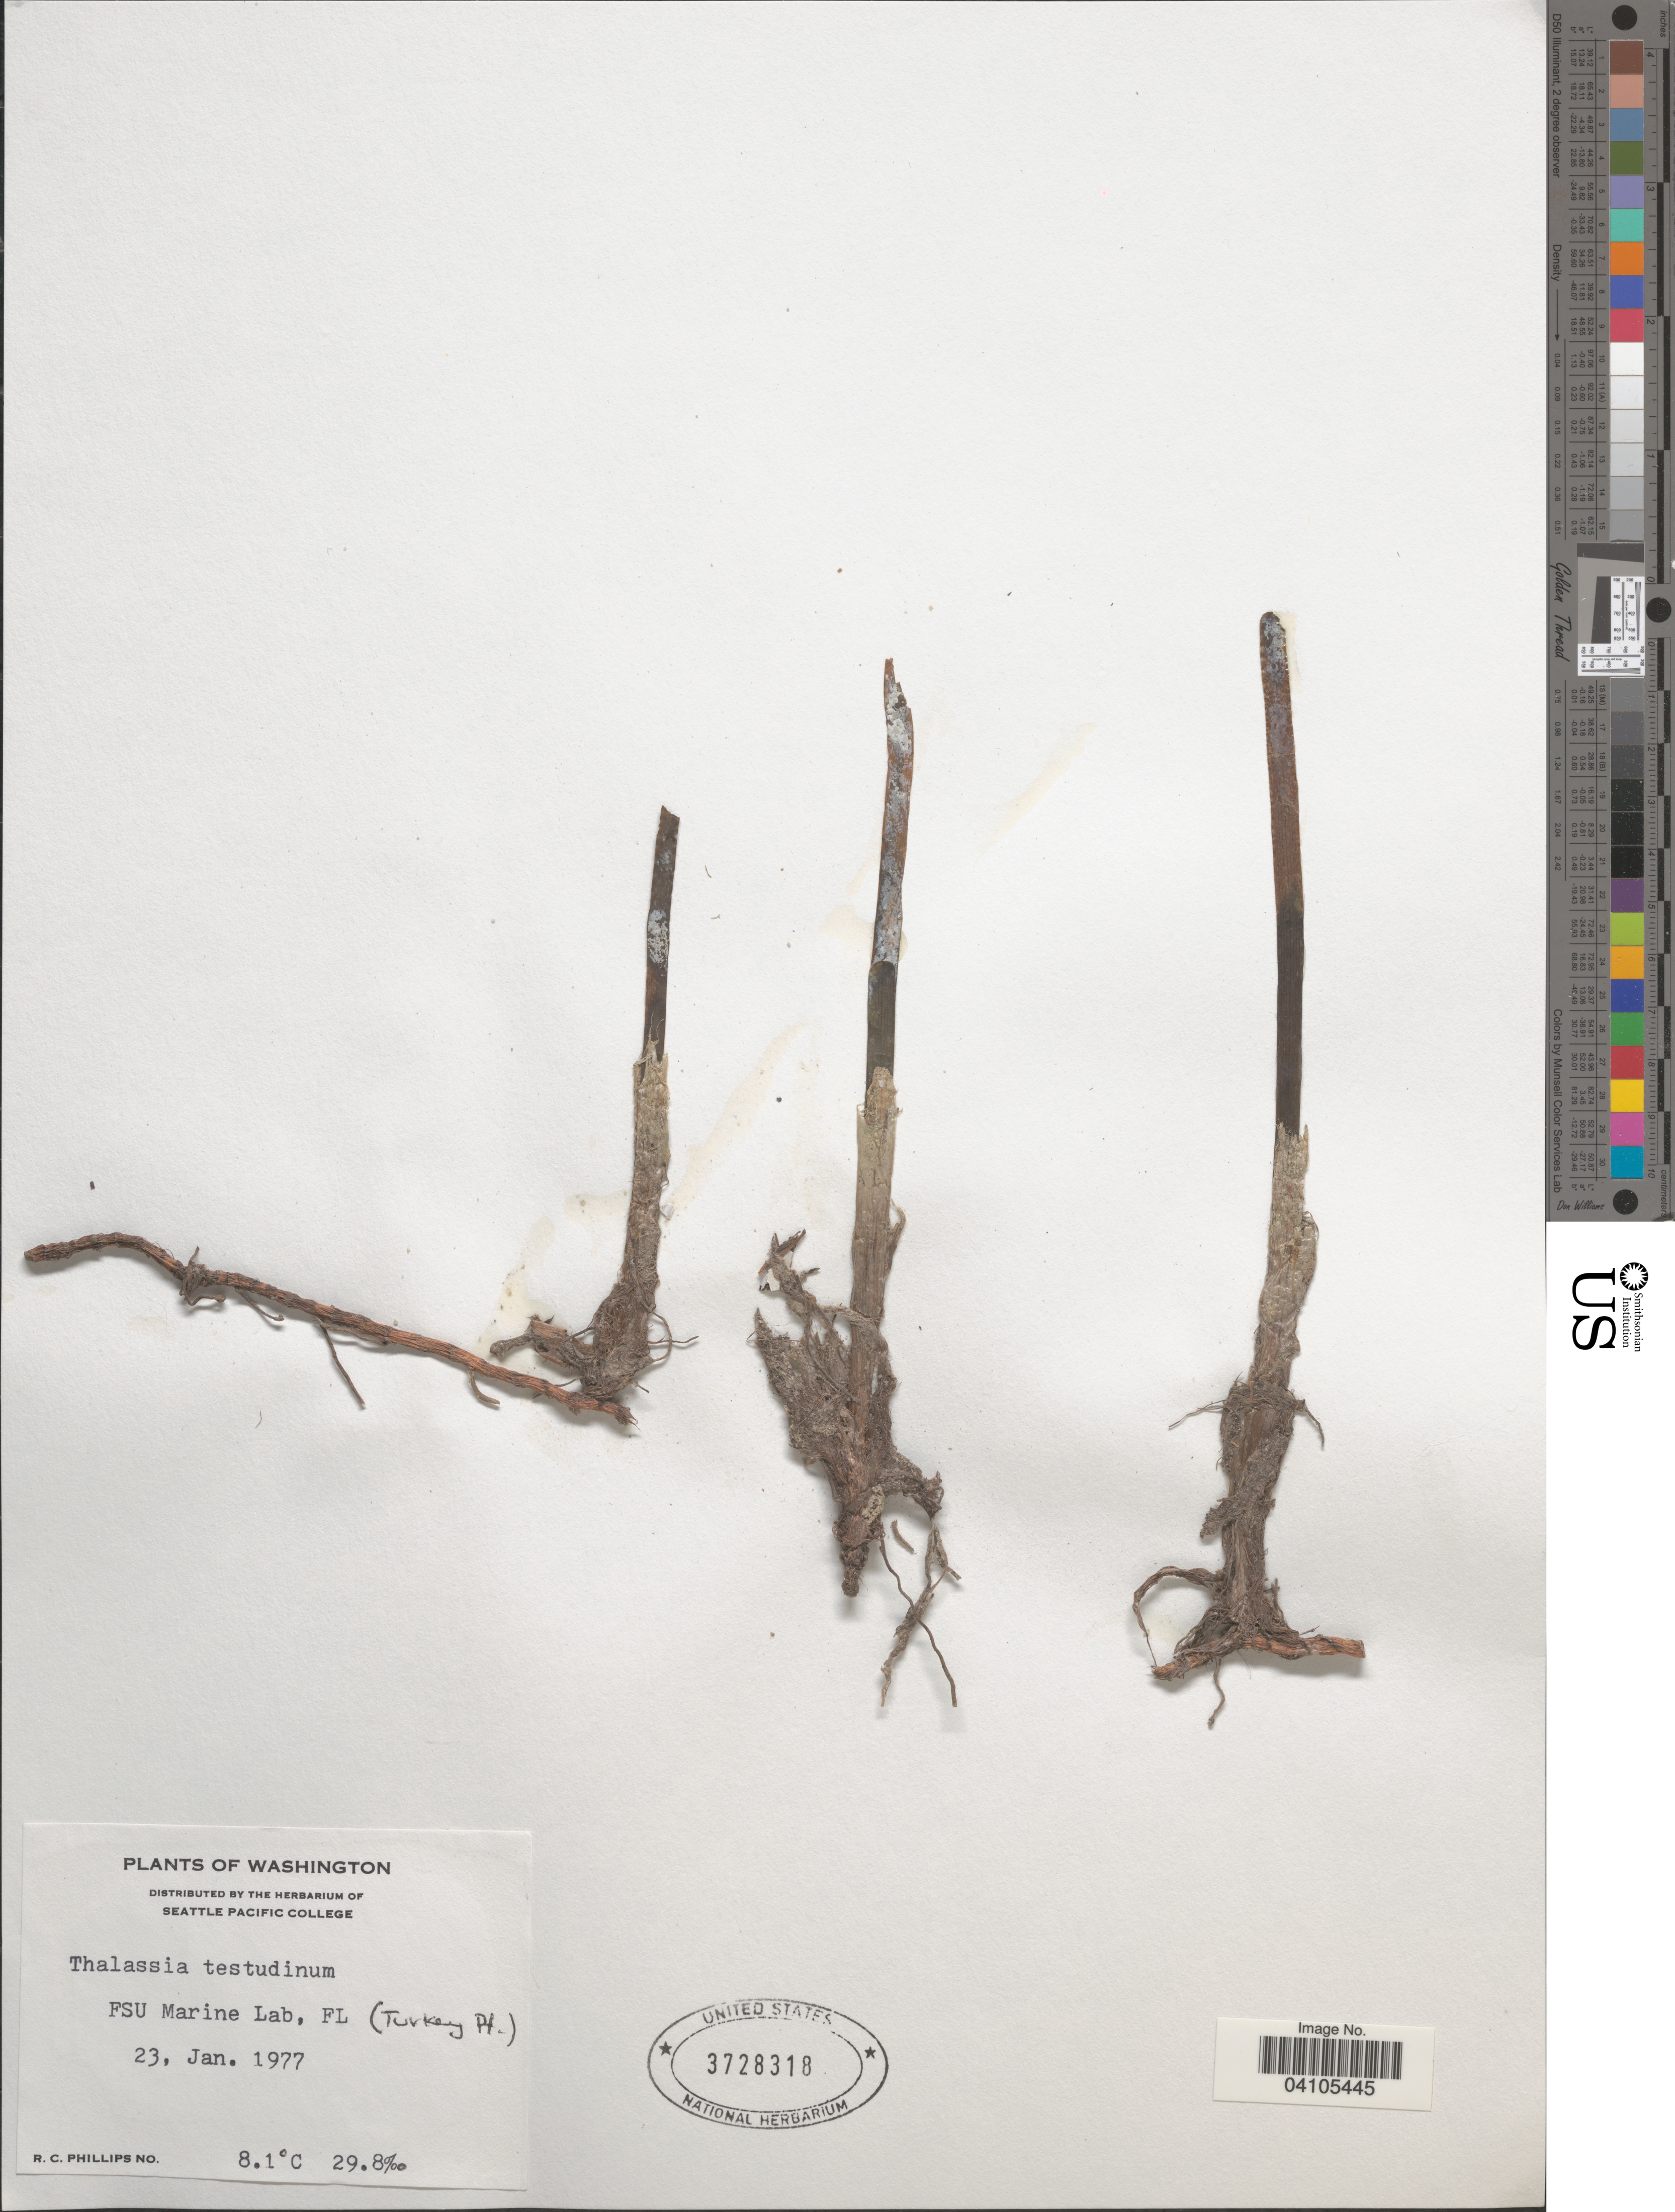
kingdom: Plantae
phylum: Tracheophyta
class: Liliopsida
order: Alismatales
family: Hydrocharitaceae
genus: Thalassia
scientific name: Thalassia testudinum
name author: Banks & Sol. ex K.D. Koenig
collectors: R. C. Phillips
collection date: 1977-01-23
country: United States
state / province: Florida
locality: FSU Marine Lab, (Turkey Pt.).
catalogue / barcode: US 3728318